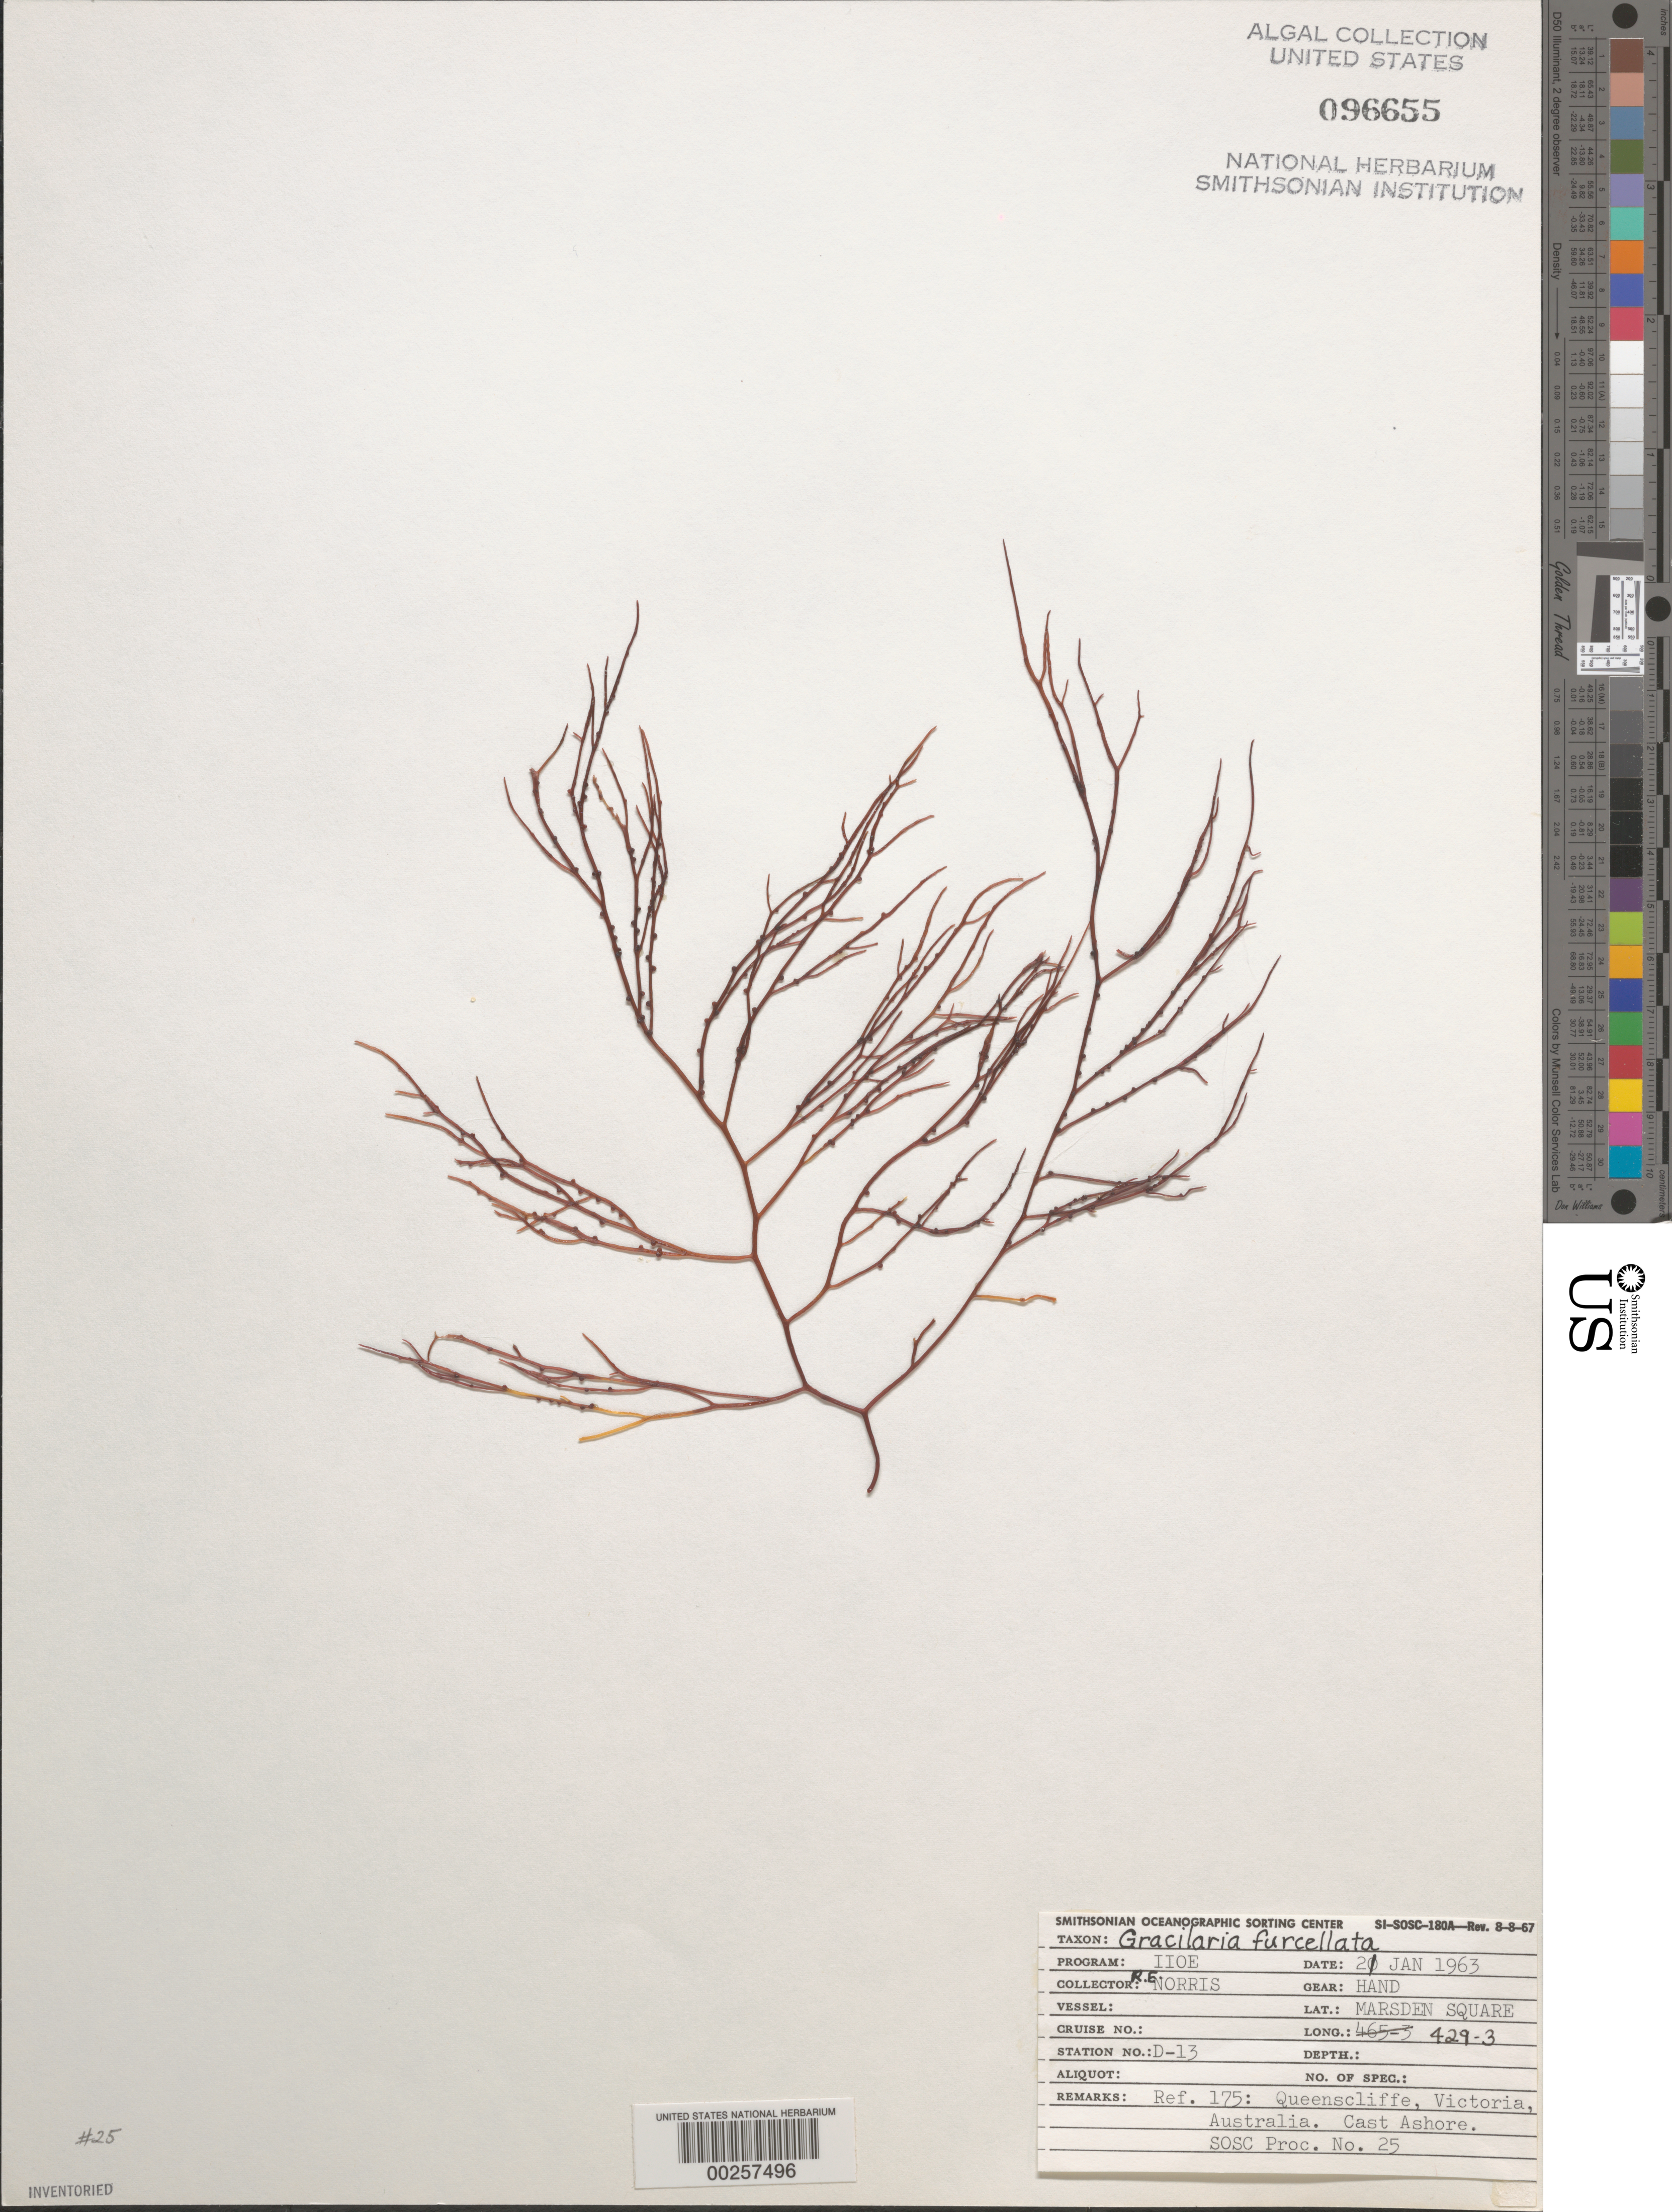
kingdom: Plantae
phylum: Rhodophyta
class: Florideophyceae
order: Gigartinales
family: Solieriaceae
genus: Sarconema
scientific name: Sarconema filiforme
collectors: R. E. Norris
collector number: Station D-13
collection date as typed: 21 Jan 1963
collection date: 1963-01-21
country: Australia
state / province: Victoria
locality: Queenscliffe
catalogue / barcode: US 96655